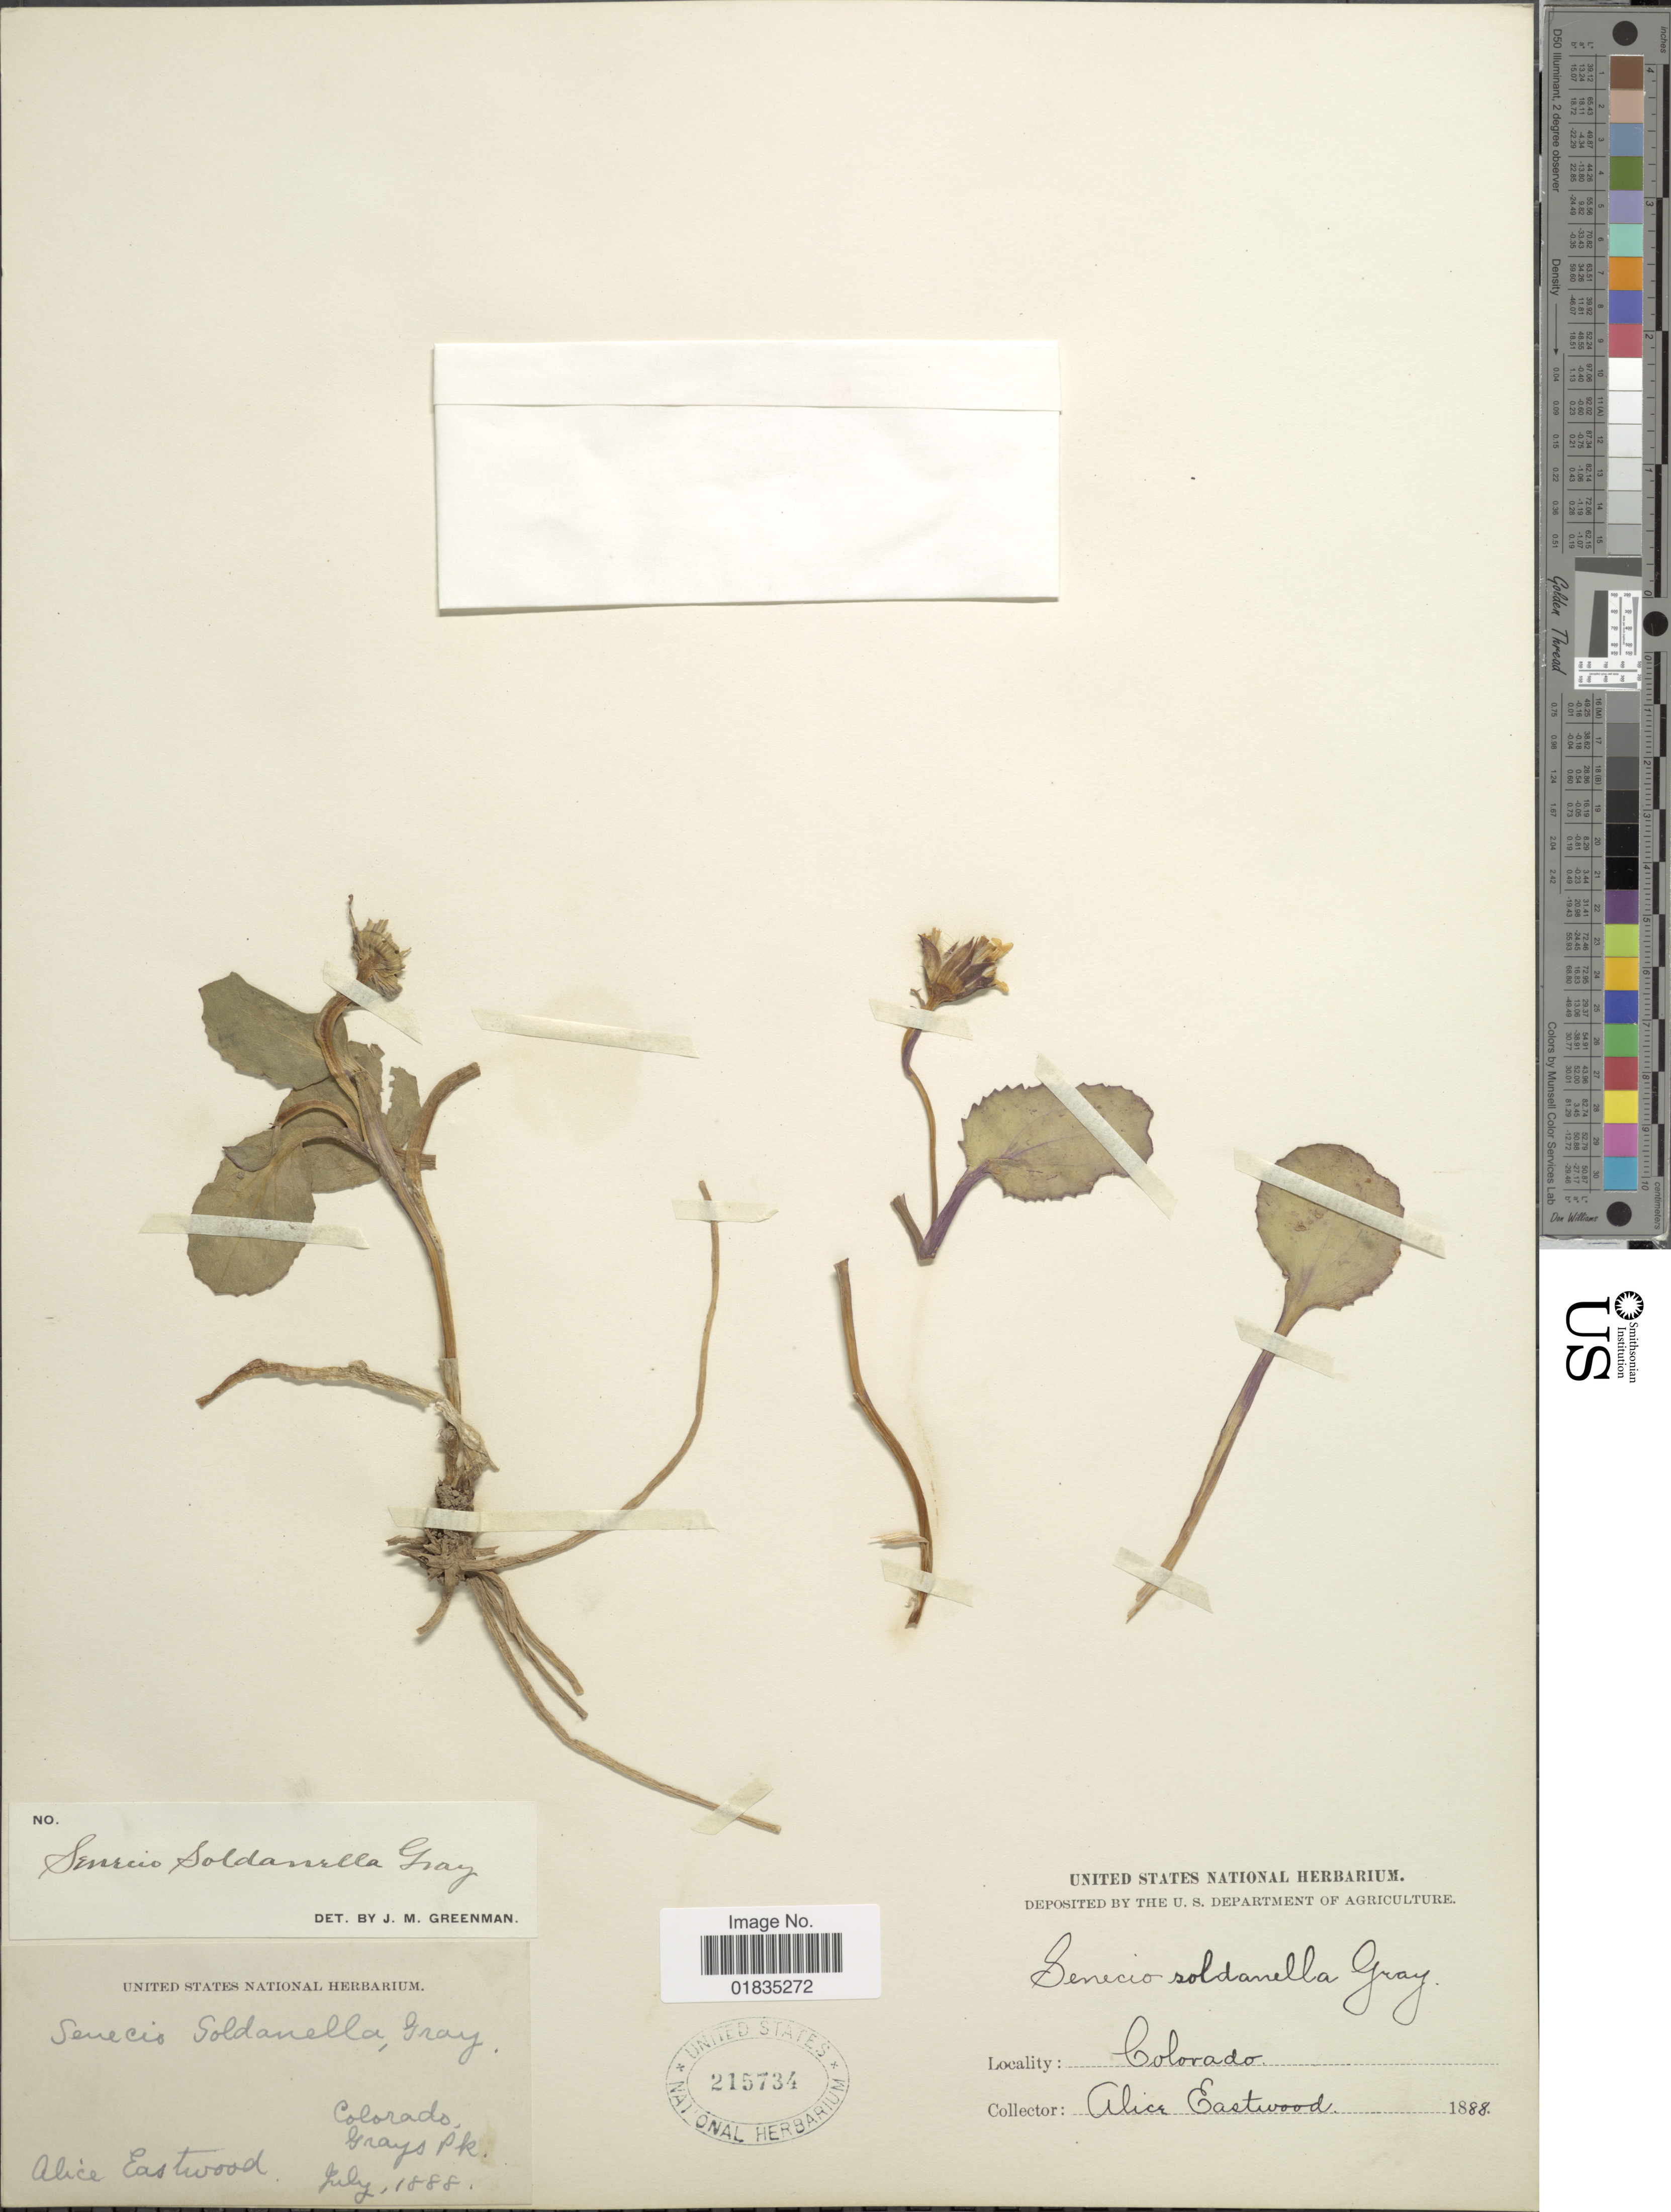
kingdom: Plantae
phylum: Tracheophyta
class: Magnoliopsida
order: Asterales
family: Asteraceae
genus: Senecio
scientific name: Senecio soldanella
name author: A. Gray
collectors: A. Eastwood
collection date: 1888-07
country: United States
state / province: Colorado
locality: Grays Pk.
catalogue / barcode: US 215734